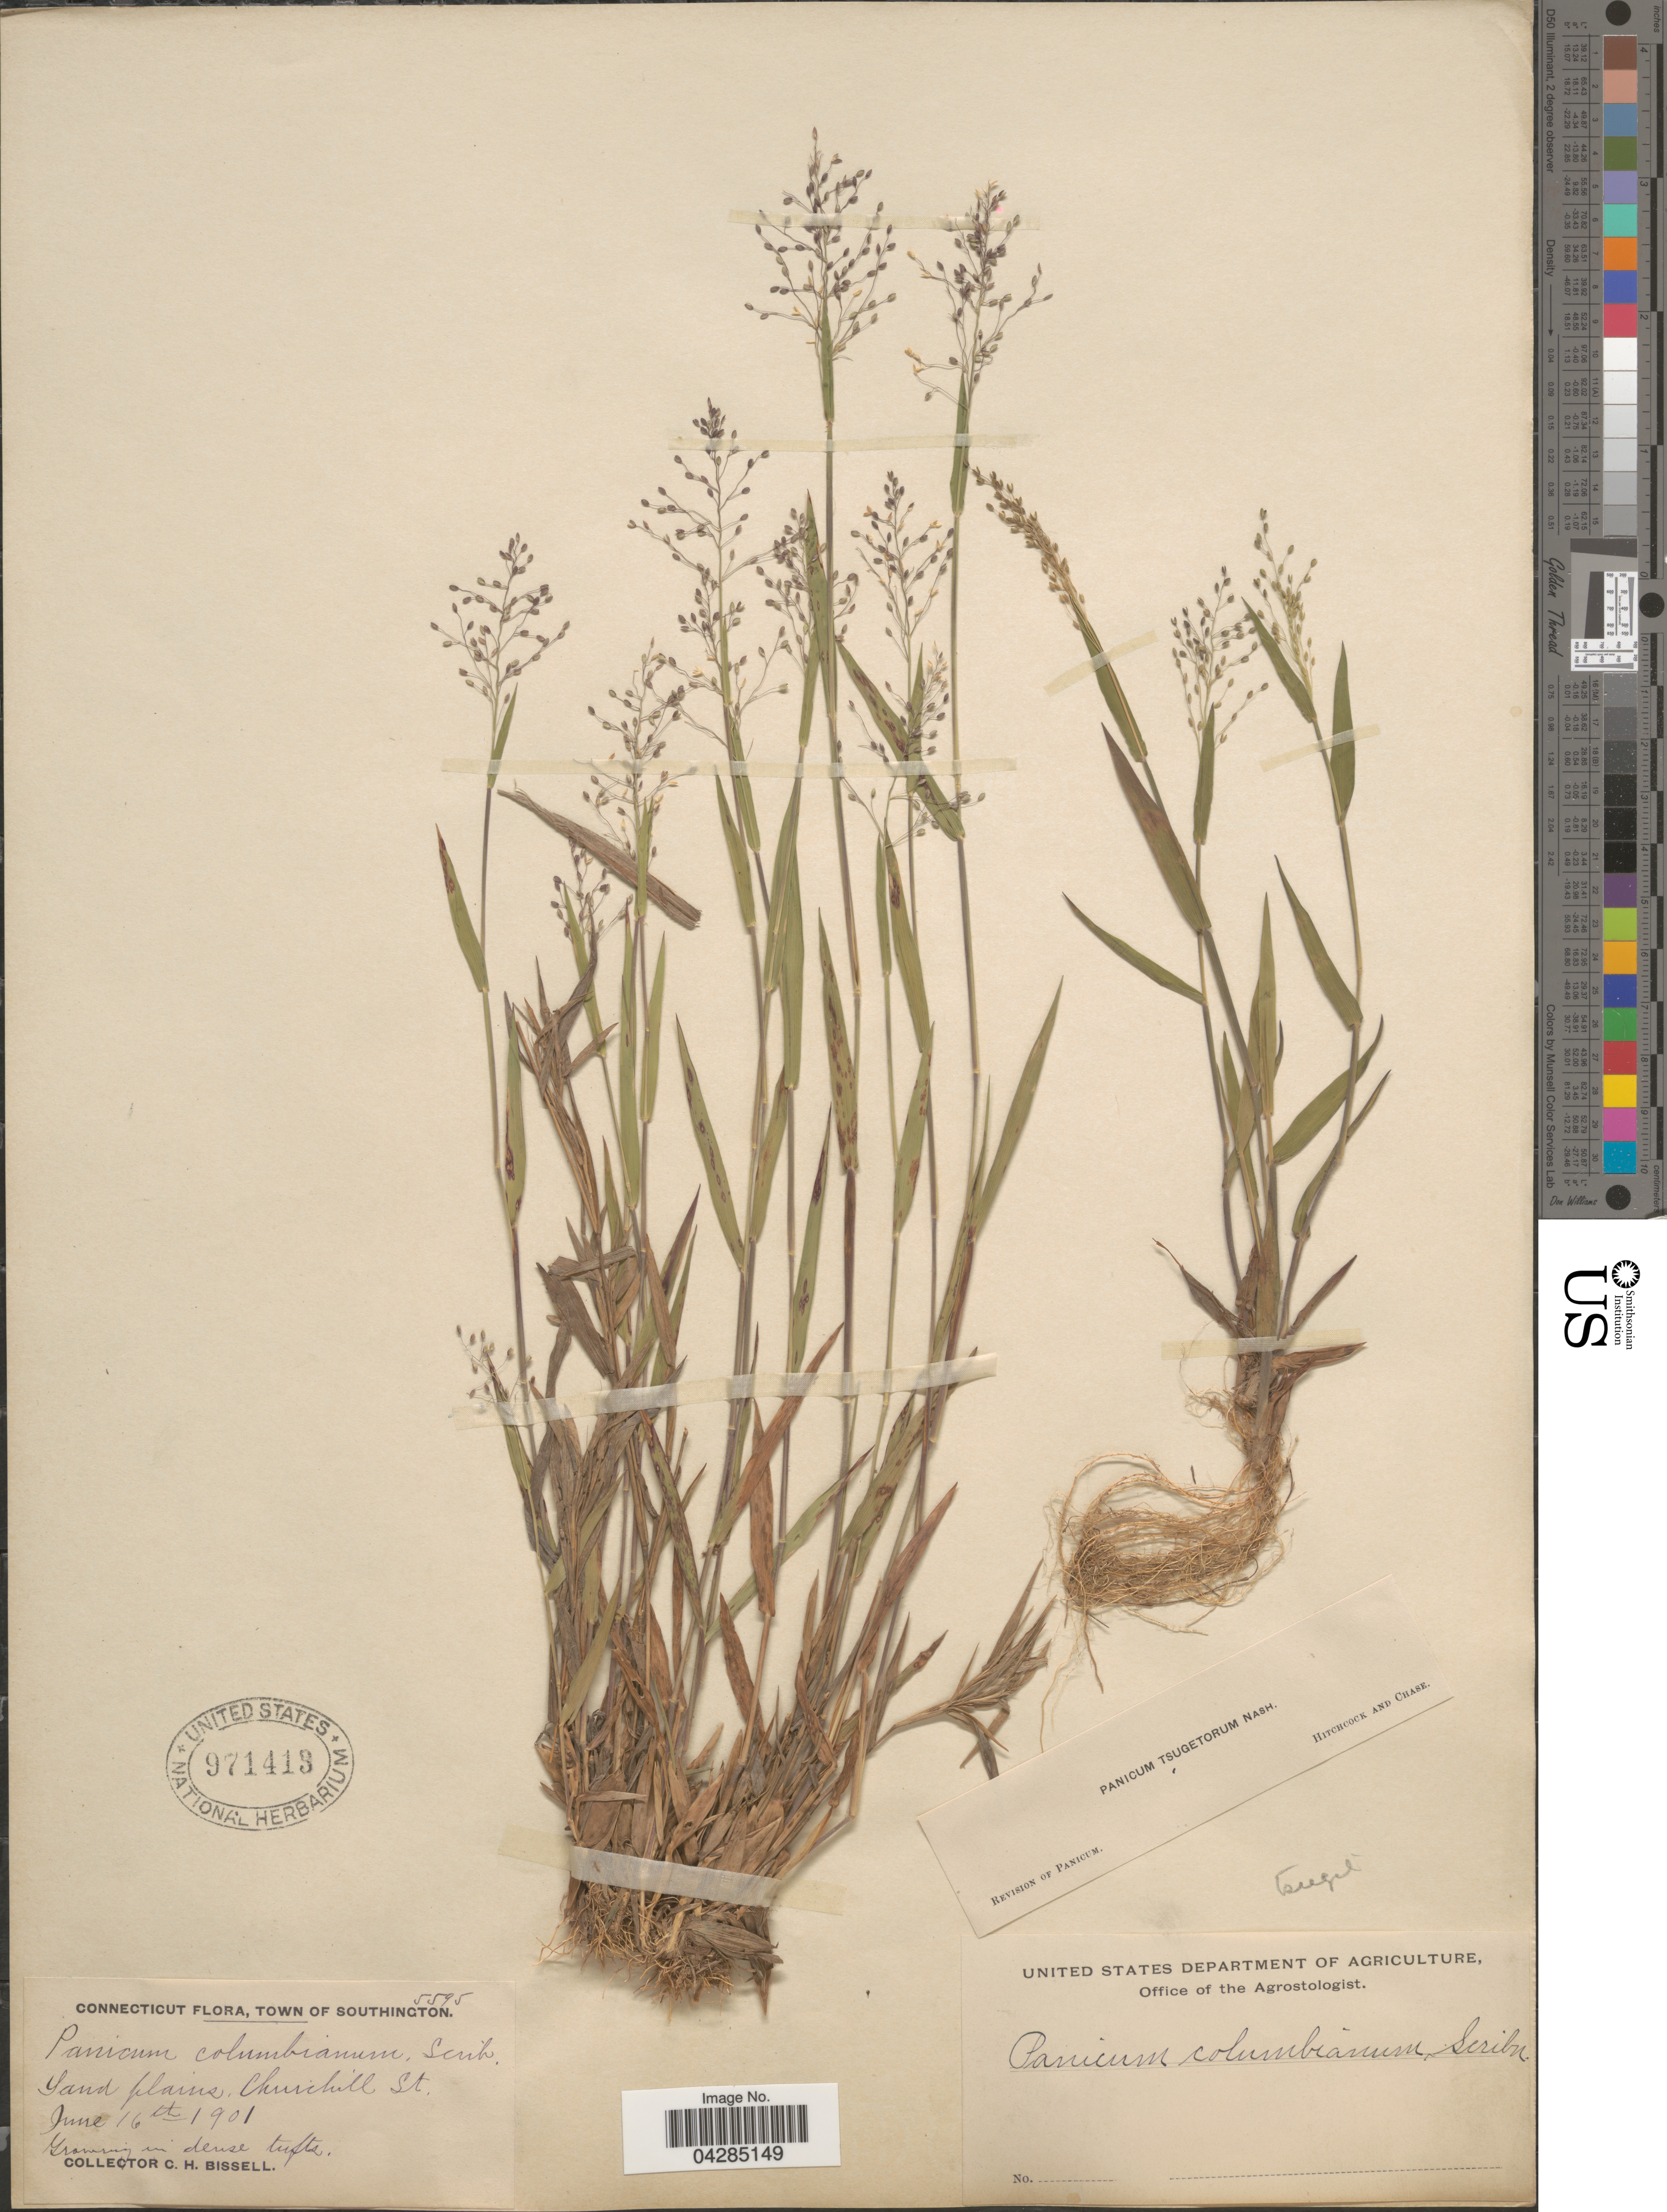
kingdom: Plantae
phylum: Tracheophyta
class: Liliopsida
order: Poales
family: Poaceae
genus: Dichanthelium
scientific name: Dichanthelium portoricense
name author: (Desv. ex Ham.) B.F. Hansen & Wunderlin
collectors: C. Bissell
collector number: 5595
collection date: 1901-06-16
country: United States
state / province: Connecticut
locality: Town of Southington. Sand plains, Churchill St.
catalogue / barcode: US 971413